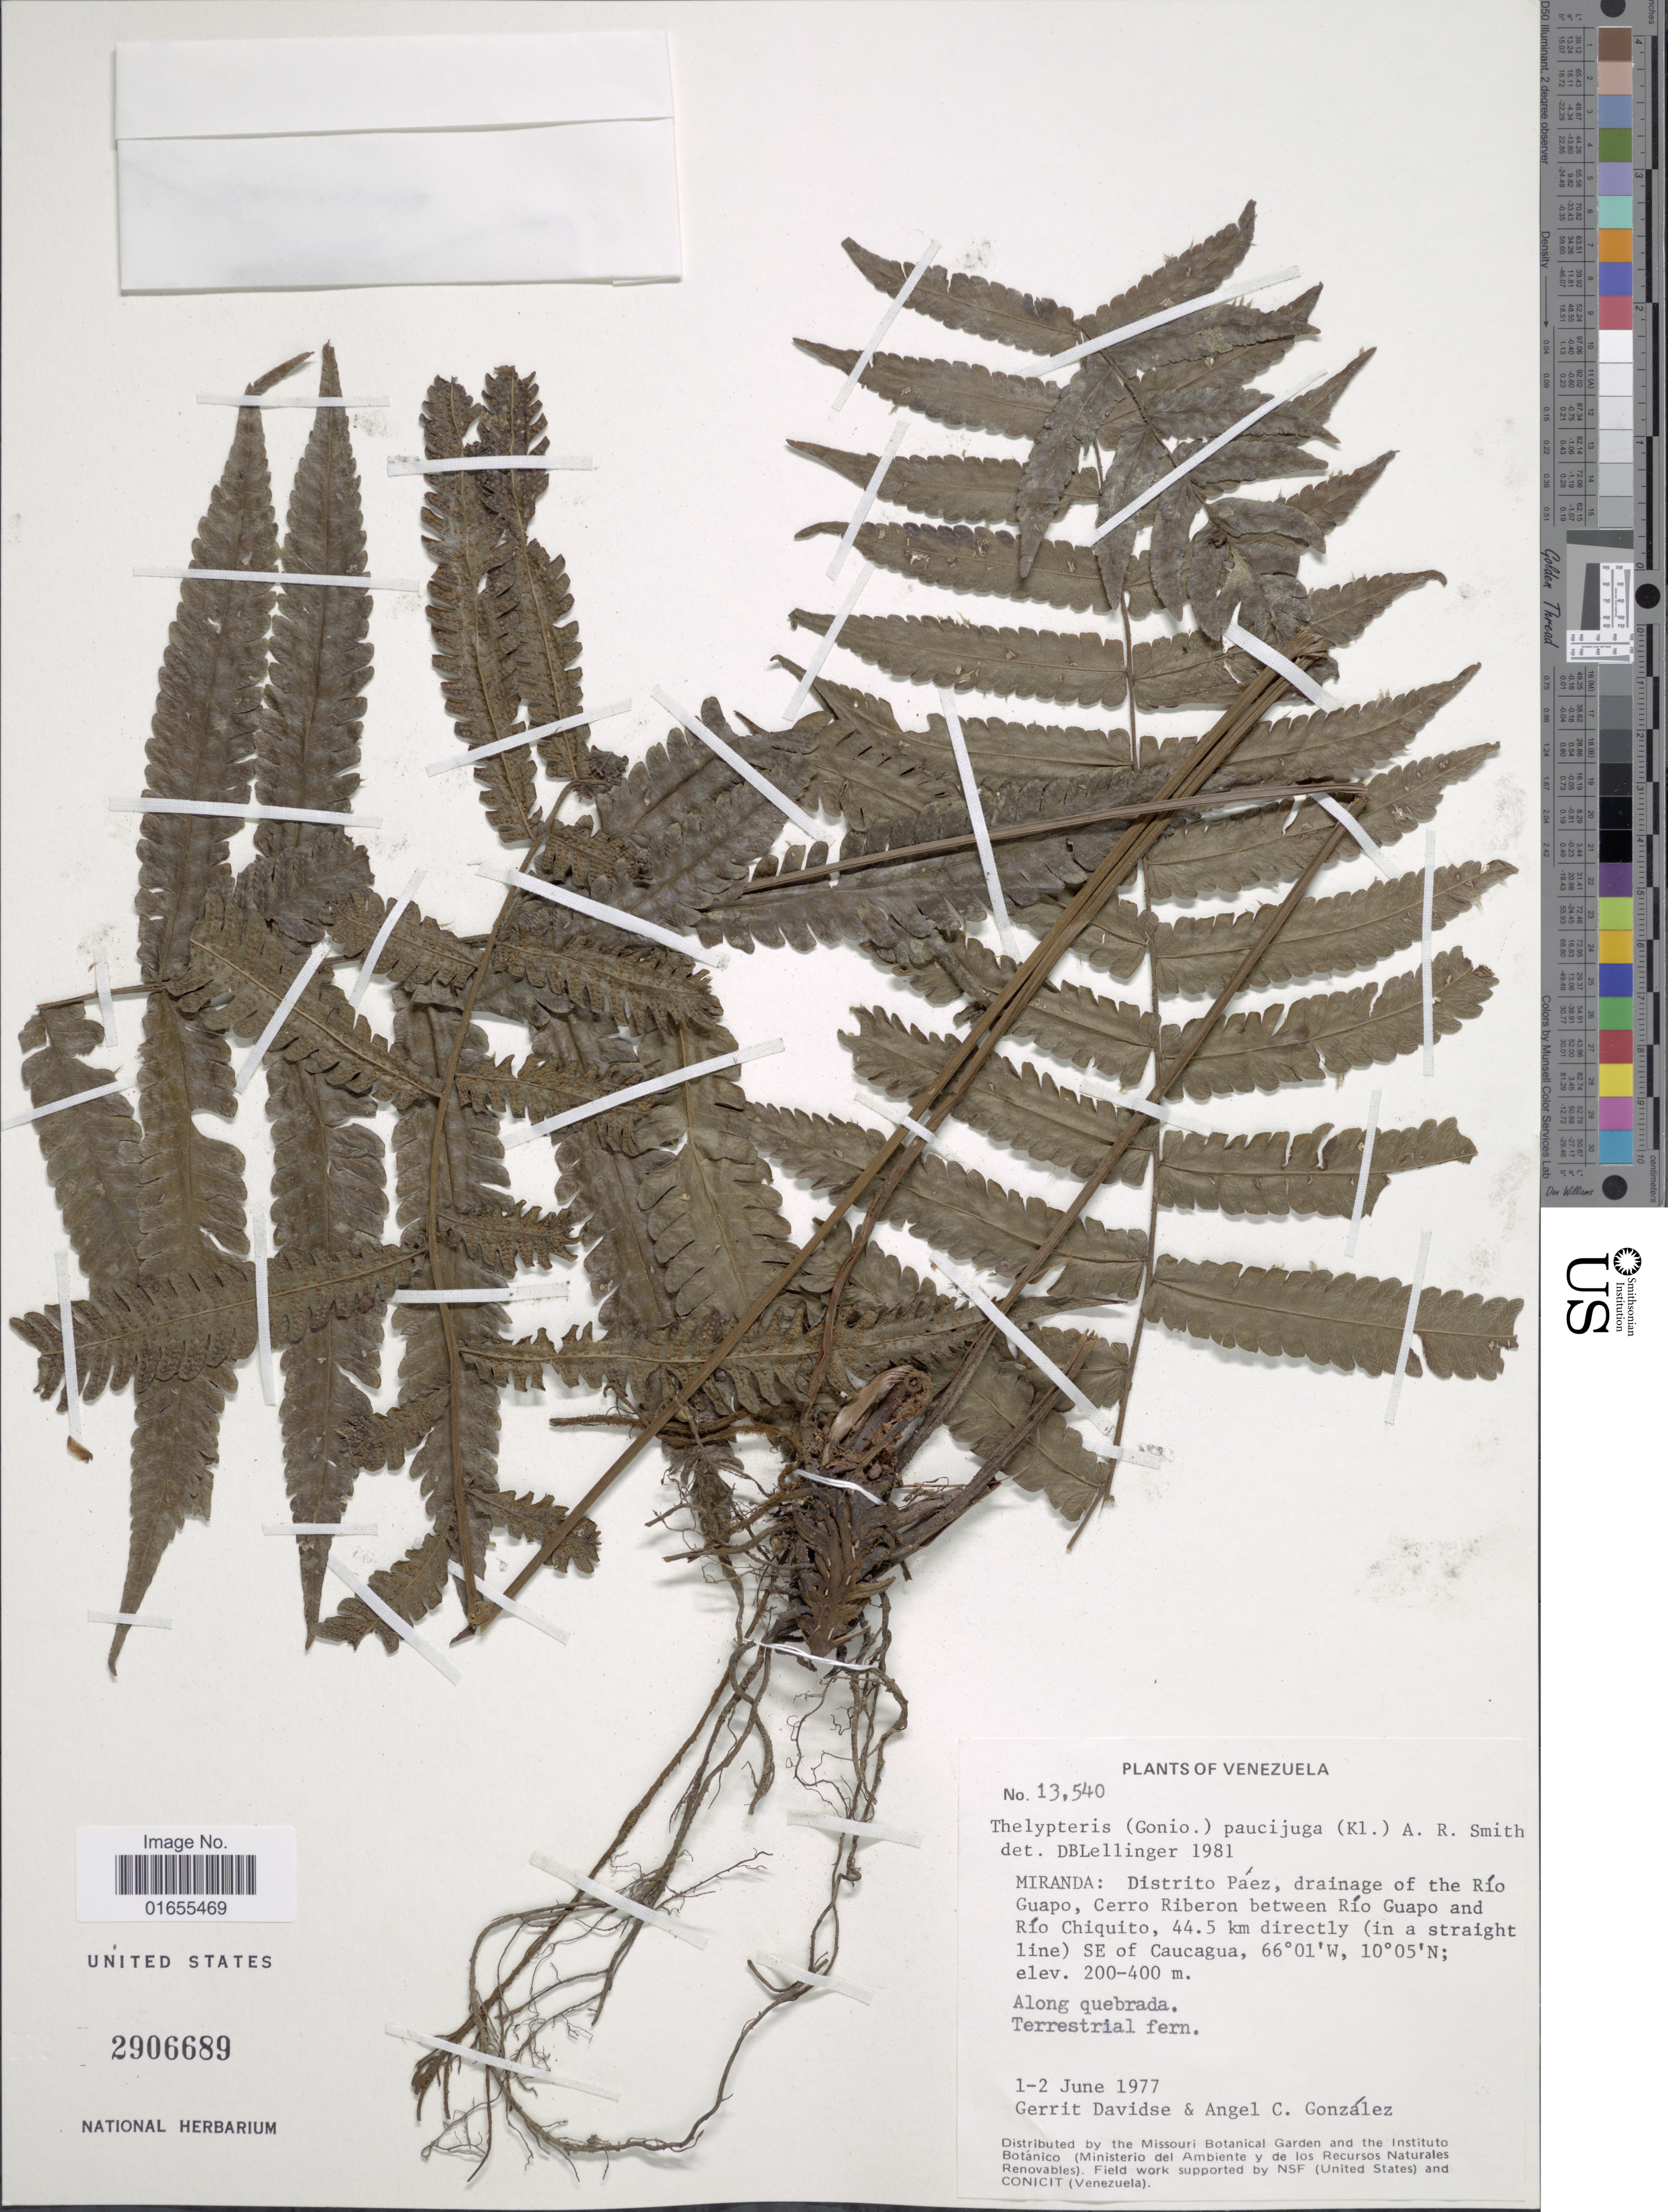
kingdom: Plantae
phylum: Tracheophyta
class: Polypodiopsida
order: Polypodiales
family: Thelypteridaceae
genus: Goniopteris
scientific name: Goniopteris paucijuga (Klotzsch) comb. nov., ined 2015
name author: (Klotzsch)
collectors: G. Davidse & A. C. González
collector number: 13.540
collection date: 1977-06-01/1977-06-02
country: Venezuela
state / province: Miranda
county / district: Páez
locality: Drainage of the Rio Guapo, Cerro Riberon between Rio Guapo and Rio Chiquito, 44.5 km directly (in a straight line) SE of Caucagua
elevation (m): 200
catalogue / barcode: US 2906689